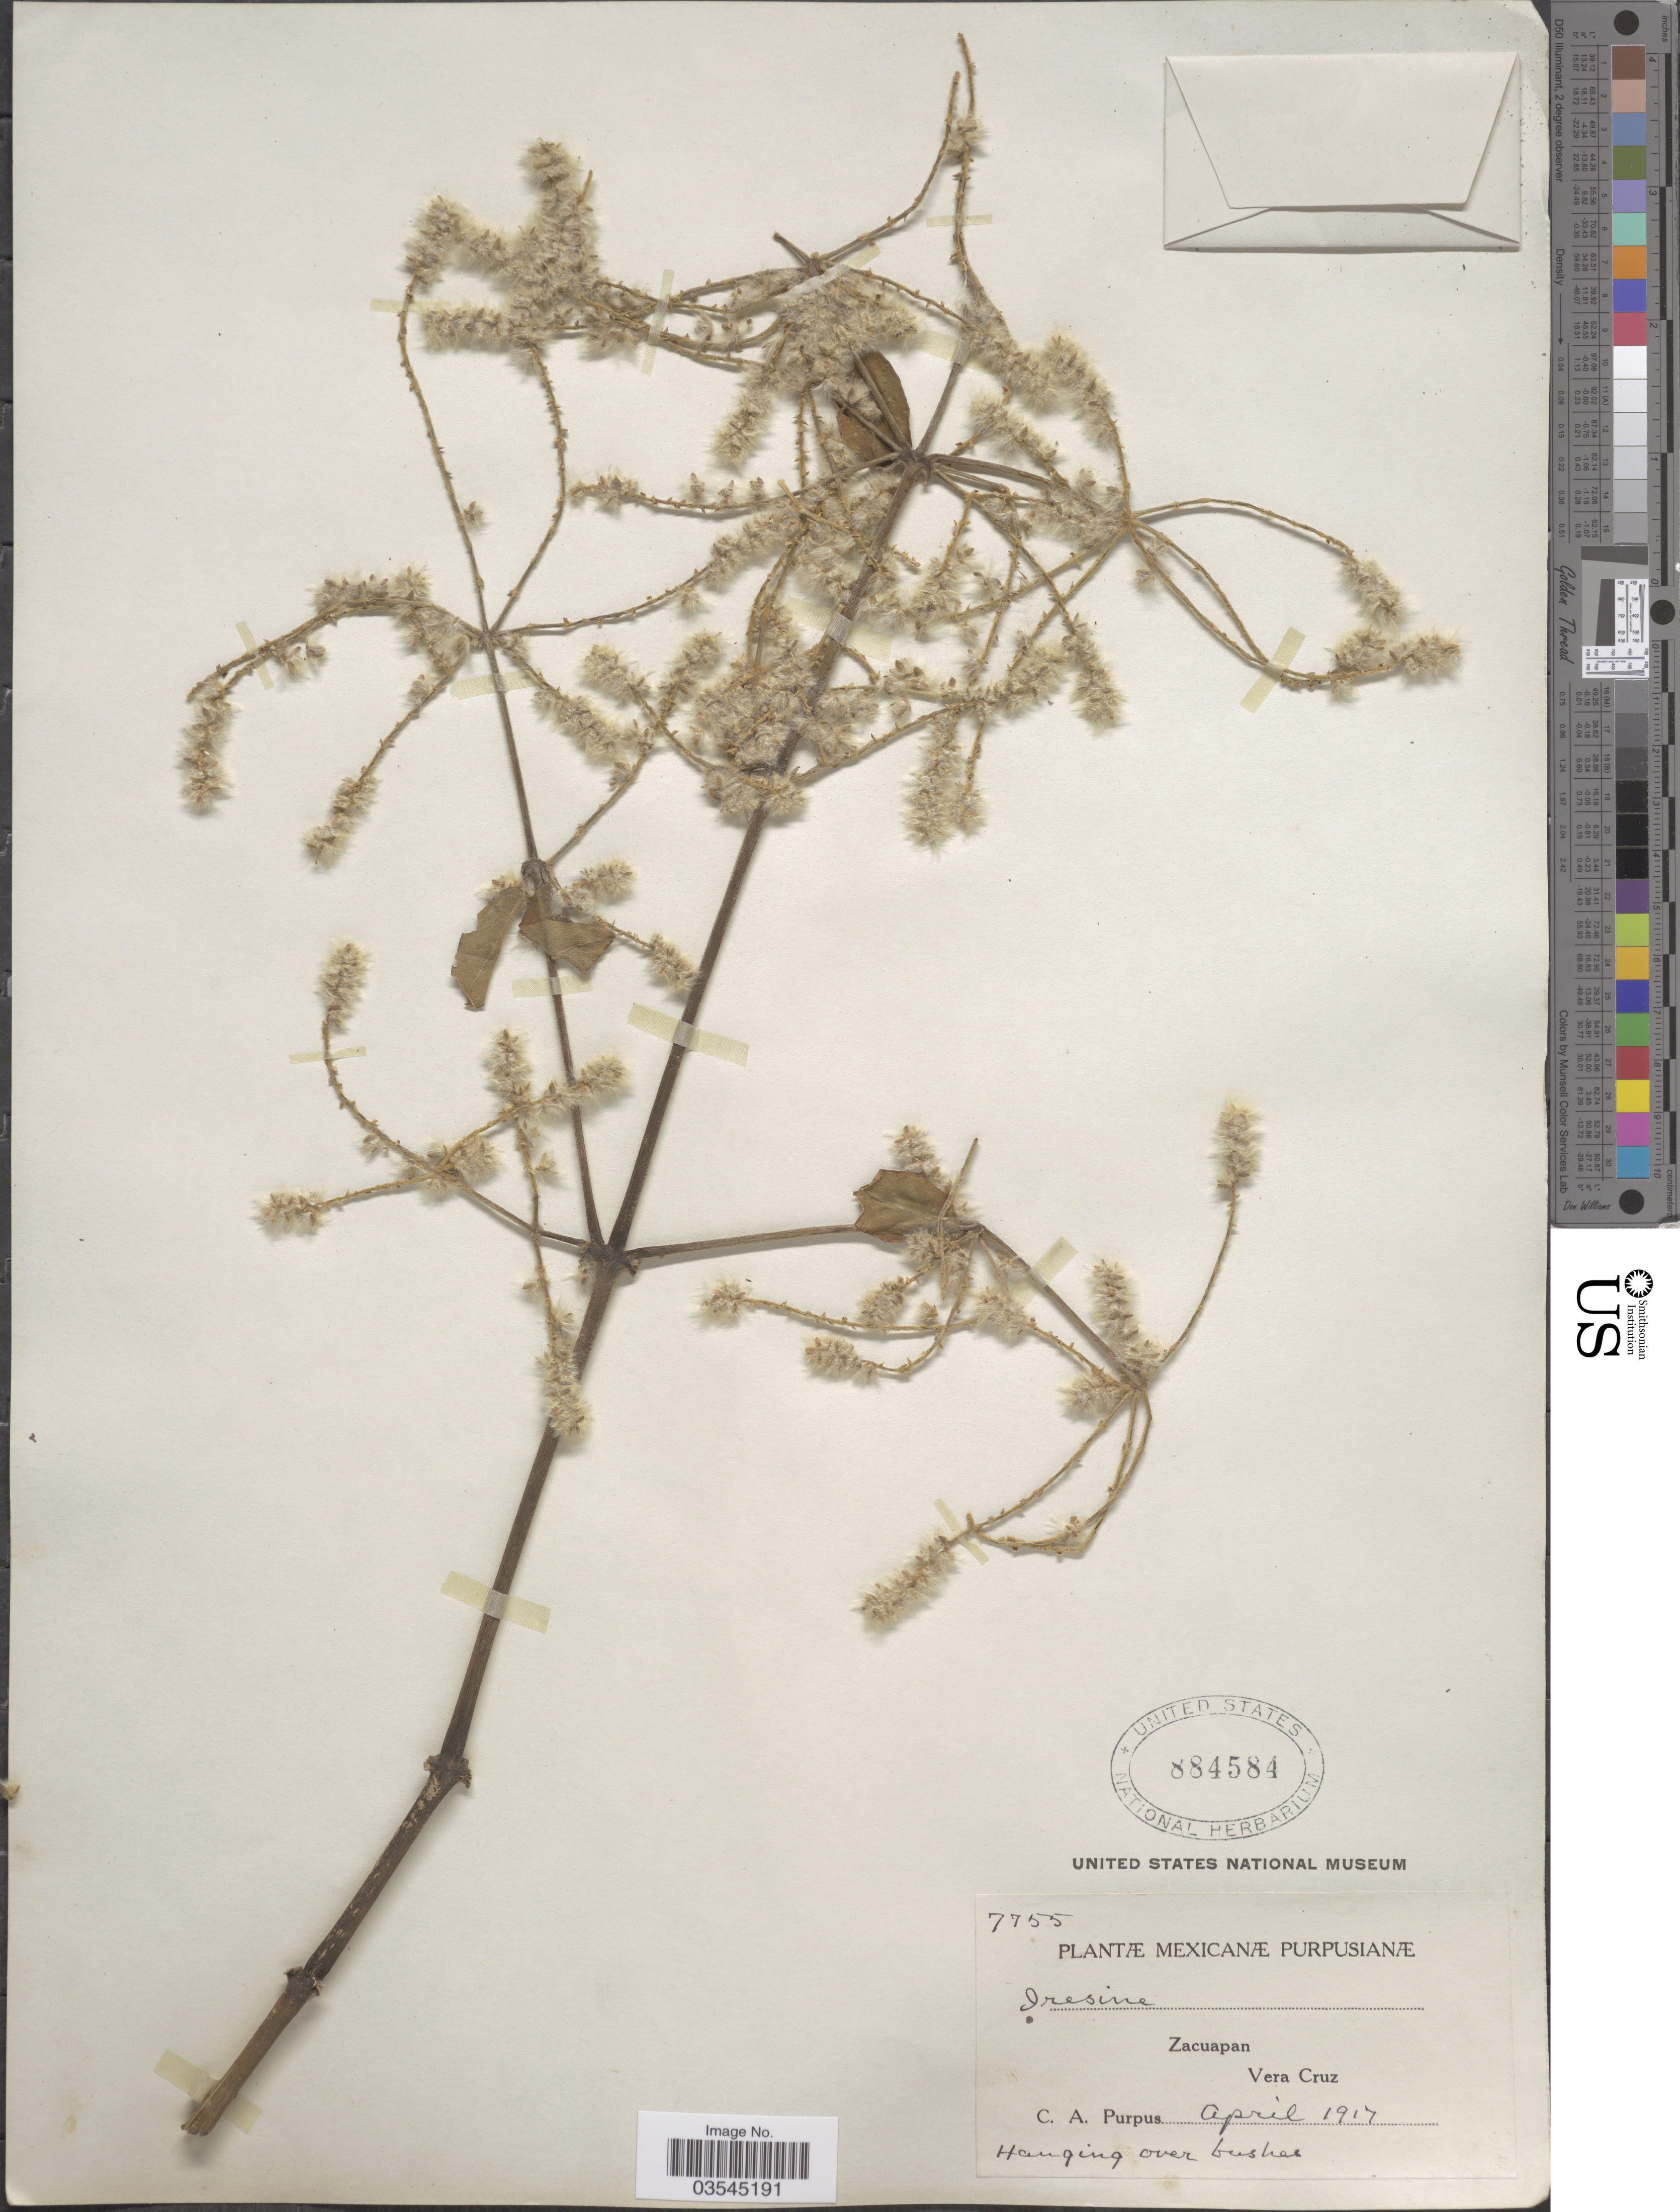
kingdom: Plantae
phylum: Tracheophyta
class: Magnoliopsida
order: Caryophyllales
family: Amaranthaceae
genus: Pfaffia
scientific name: Pfaffia hookeriana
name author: (Hemsl.) Greenm.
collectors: C. A. Purpus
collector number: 7755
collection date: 1917-04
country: Mexico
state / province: Veracruz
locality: Zacuapan. Vera Cruz.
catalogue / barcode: US 884584